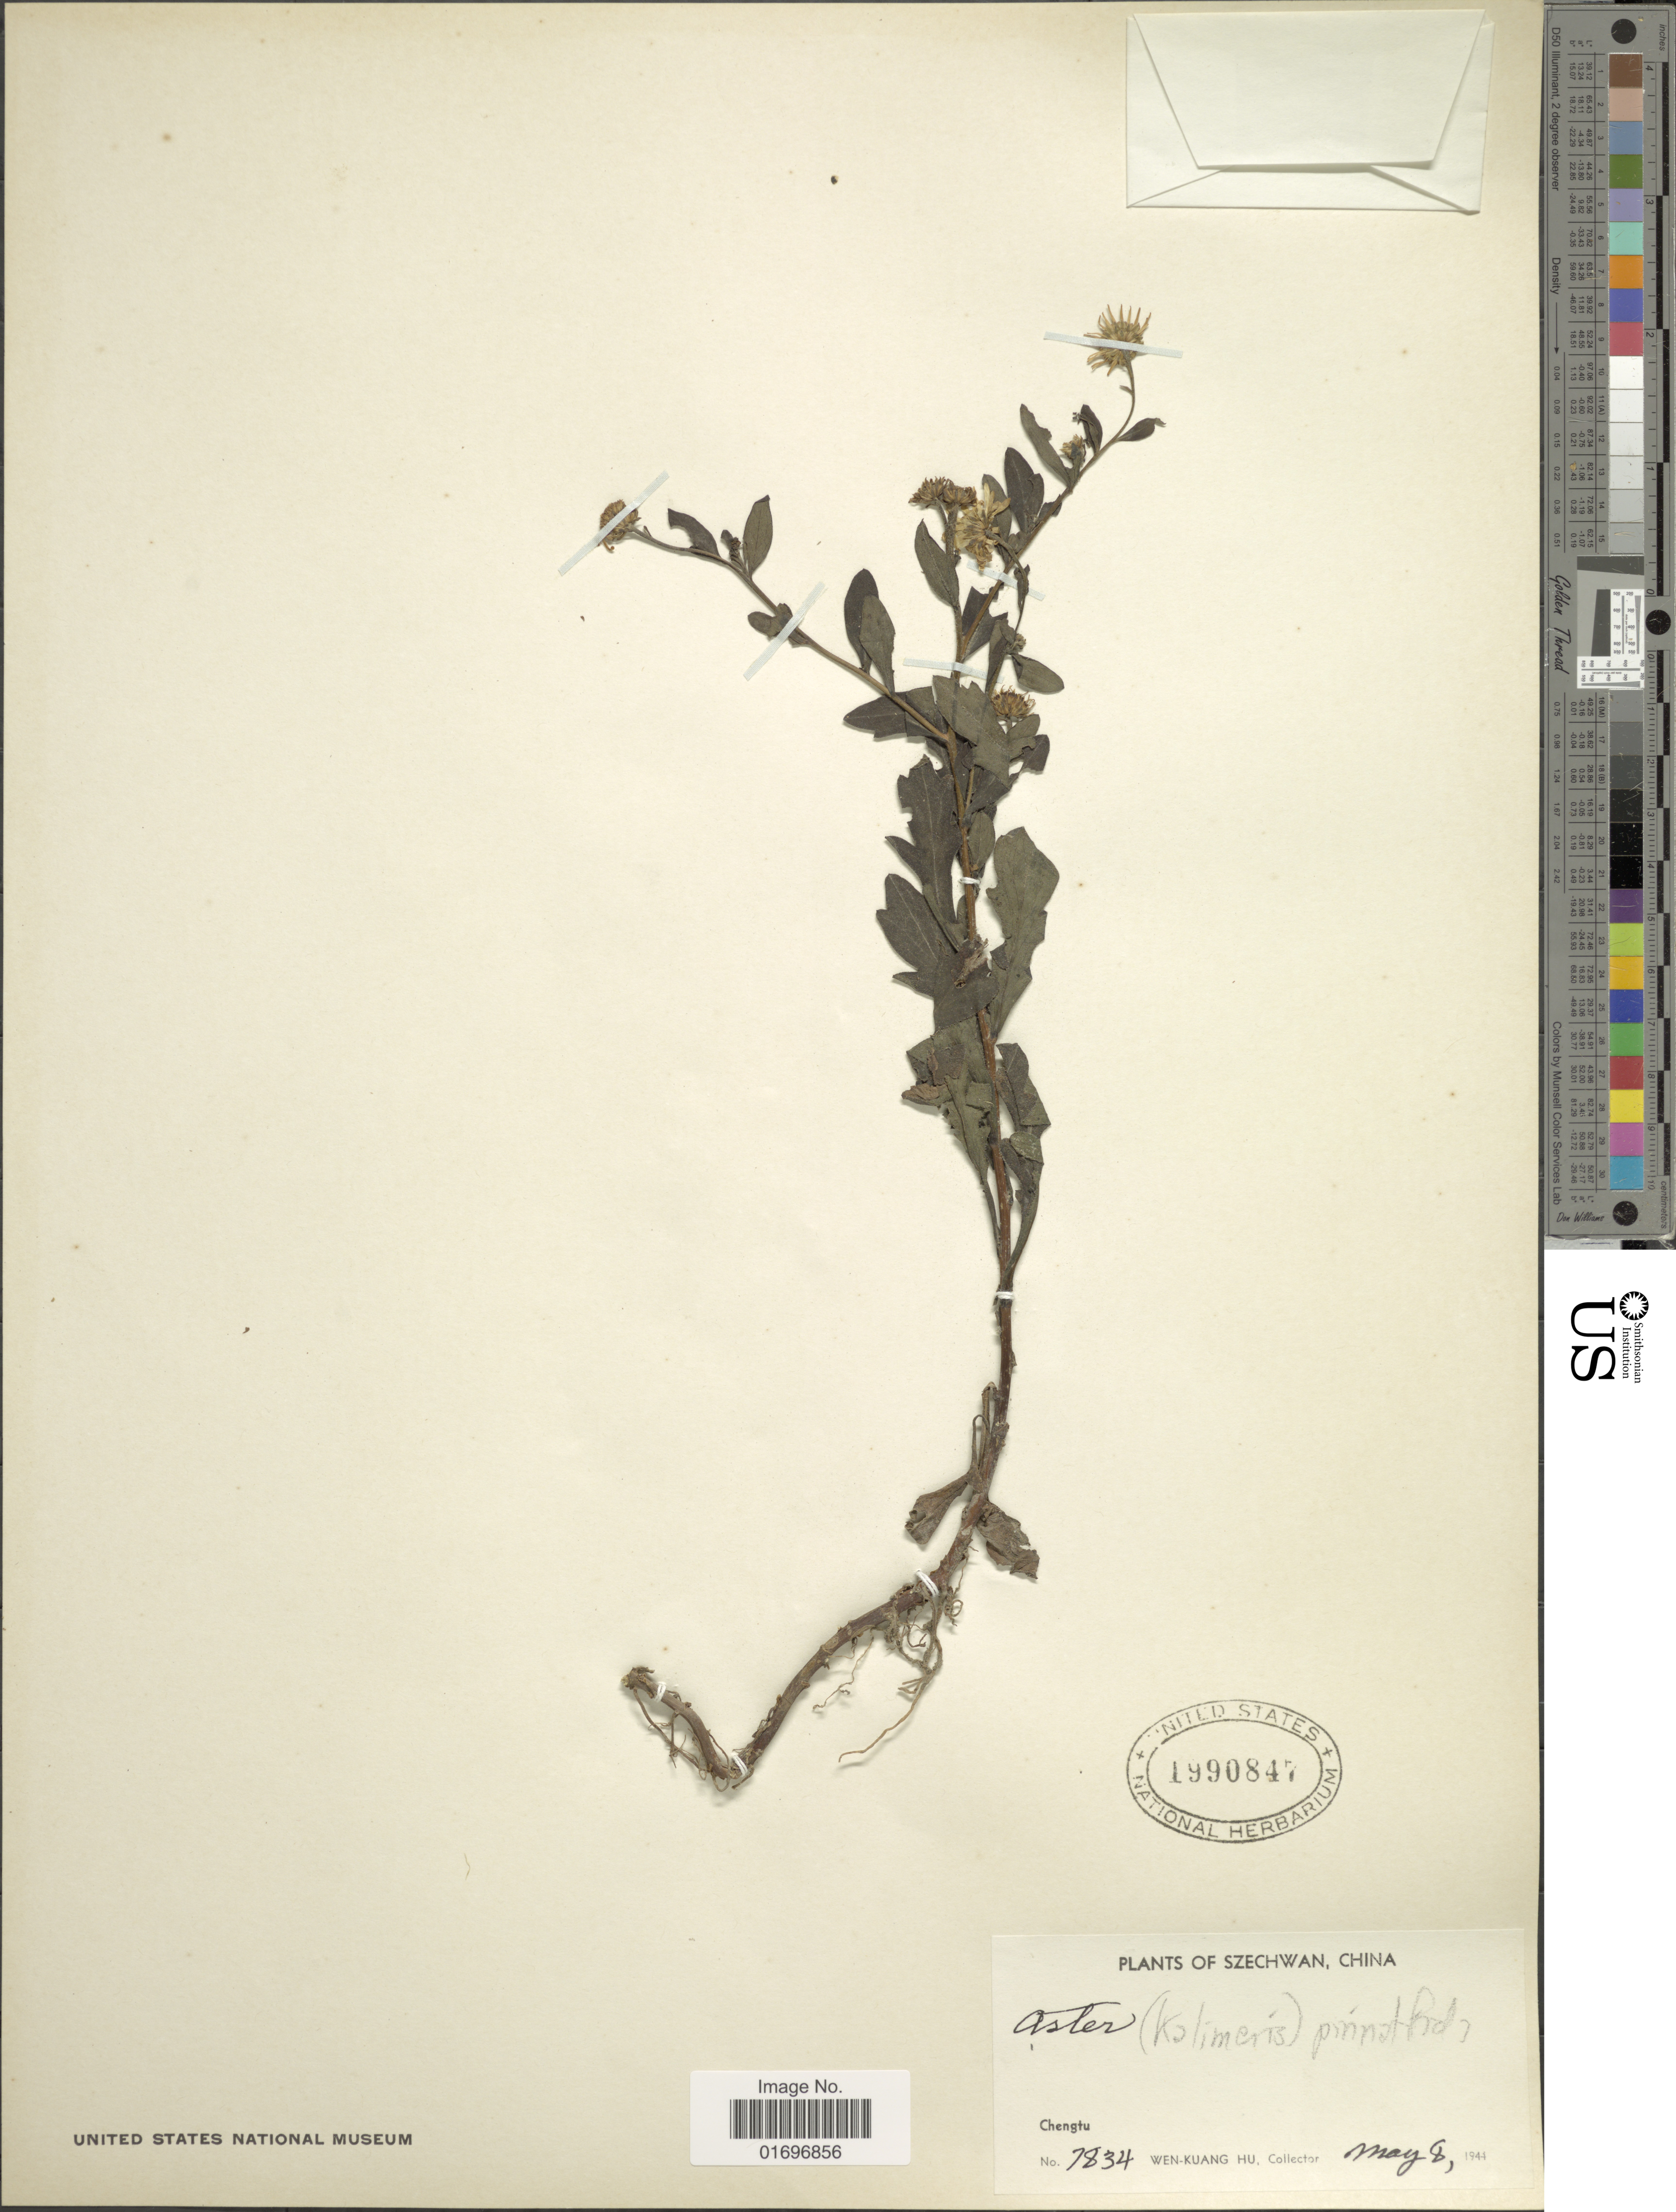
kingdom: Plantae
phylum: Tracheophyta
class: Magnoliopsida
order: Asterales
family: Asteraceae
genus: Aster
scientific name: Aster sp.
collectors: W. K. Hu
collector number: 7834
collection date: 1944-05-08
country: China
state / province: Sichuan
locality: Szechwan, China. Chengtu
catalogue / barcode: US 1990847